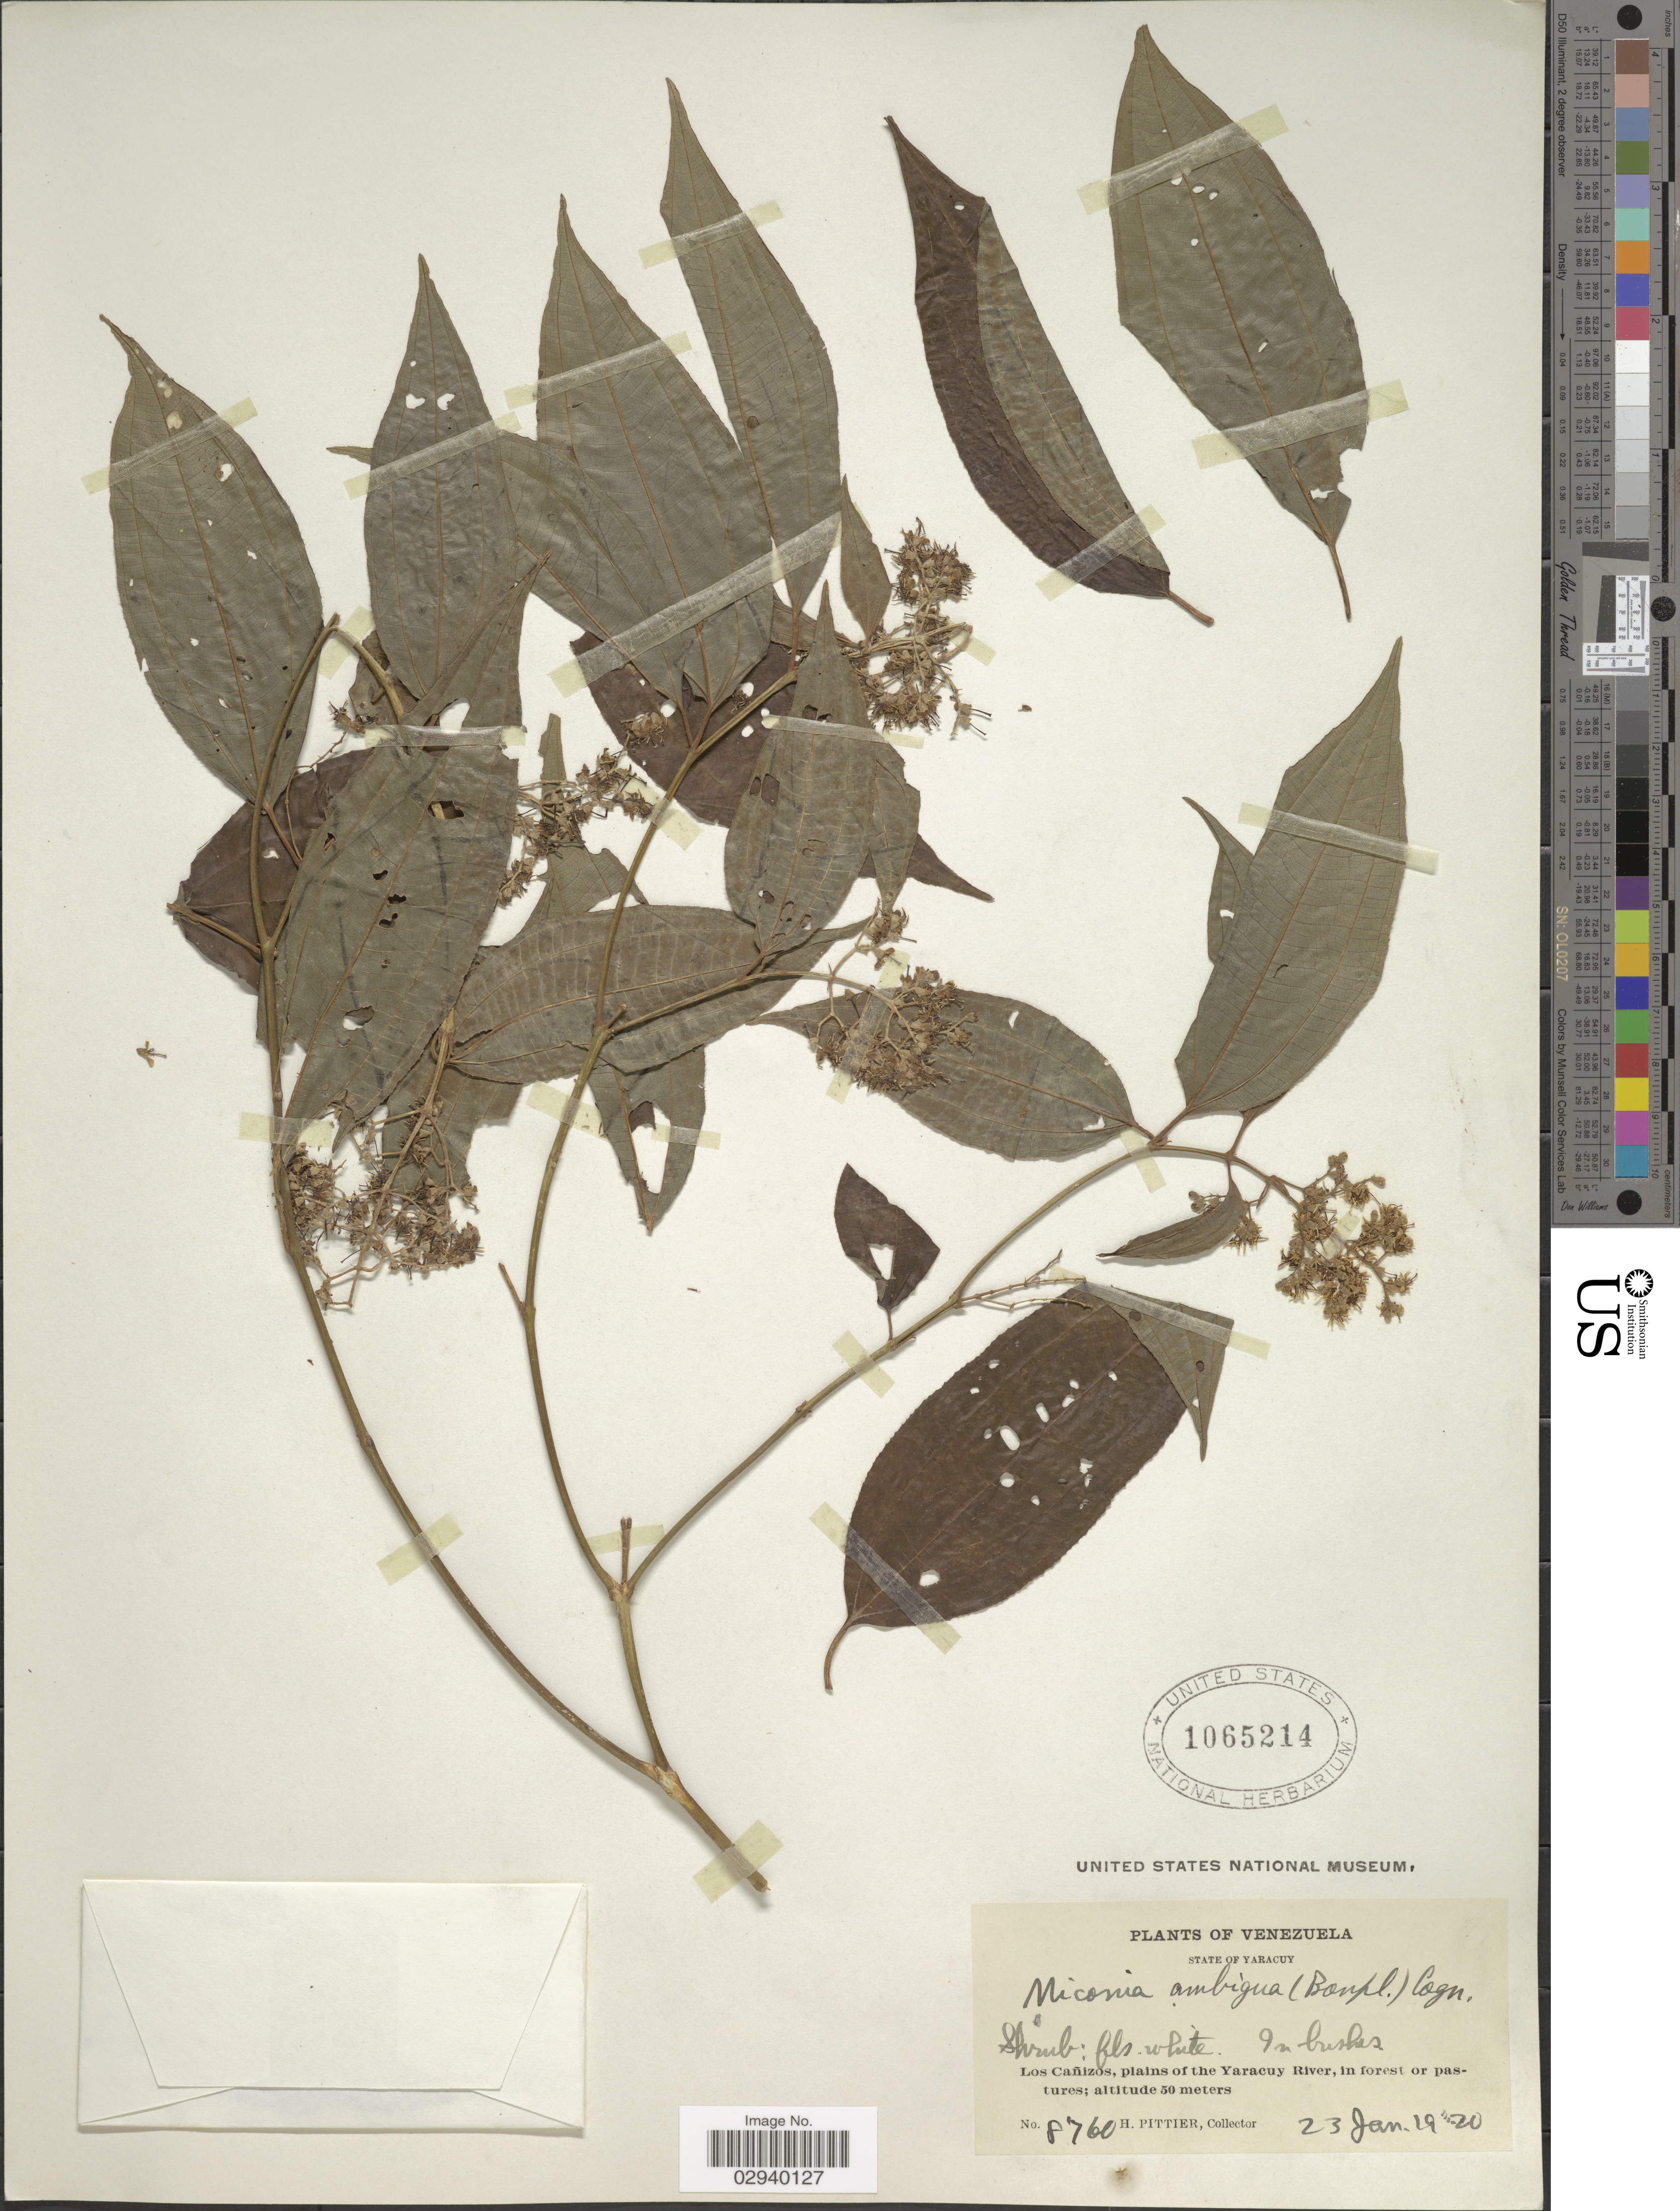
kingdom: Plantae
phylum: Tracheophyta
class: Magnoliopsida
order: Myrtales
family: Melastomataceae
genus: Miconia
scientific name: Miconia laevigata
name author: (L.) D. Don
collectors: H. F. Pittier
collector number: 8760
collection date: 1920-01-23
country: Venezuela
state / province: Yaracuy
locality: Los Cañizos, plains of the Yaracuy River, in forest or pastures.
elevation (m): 50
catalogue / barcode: US 1065214